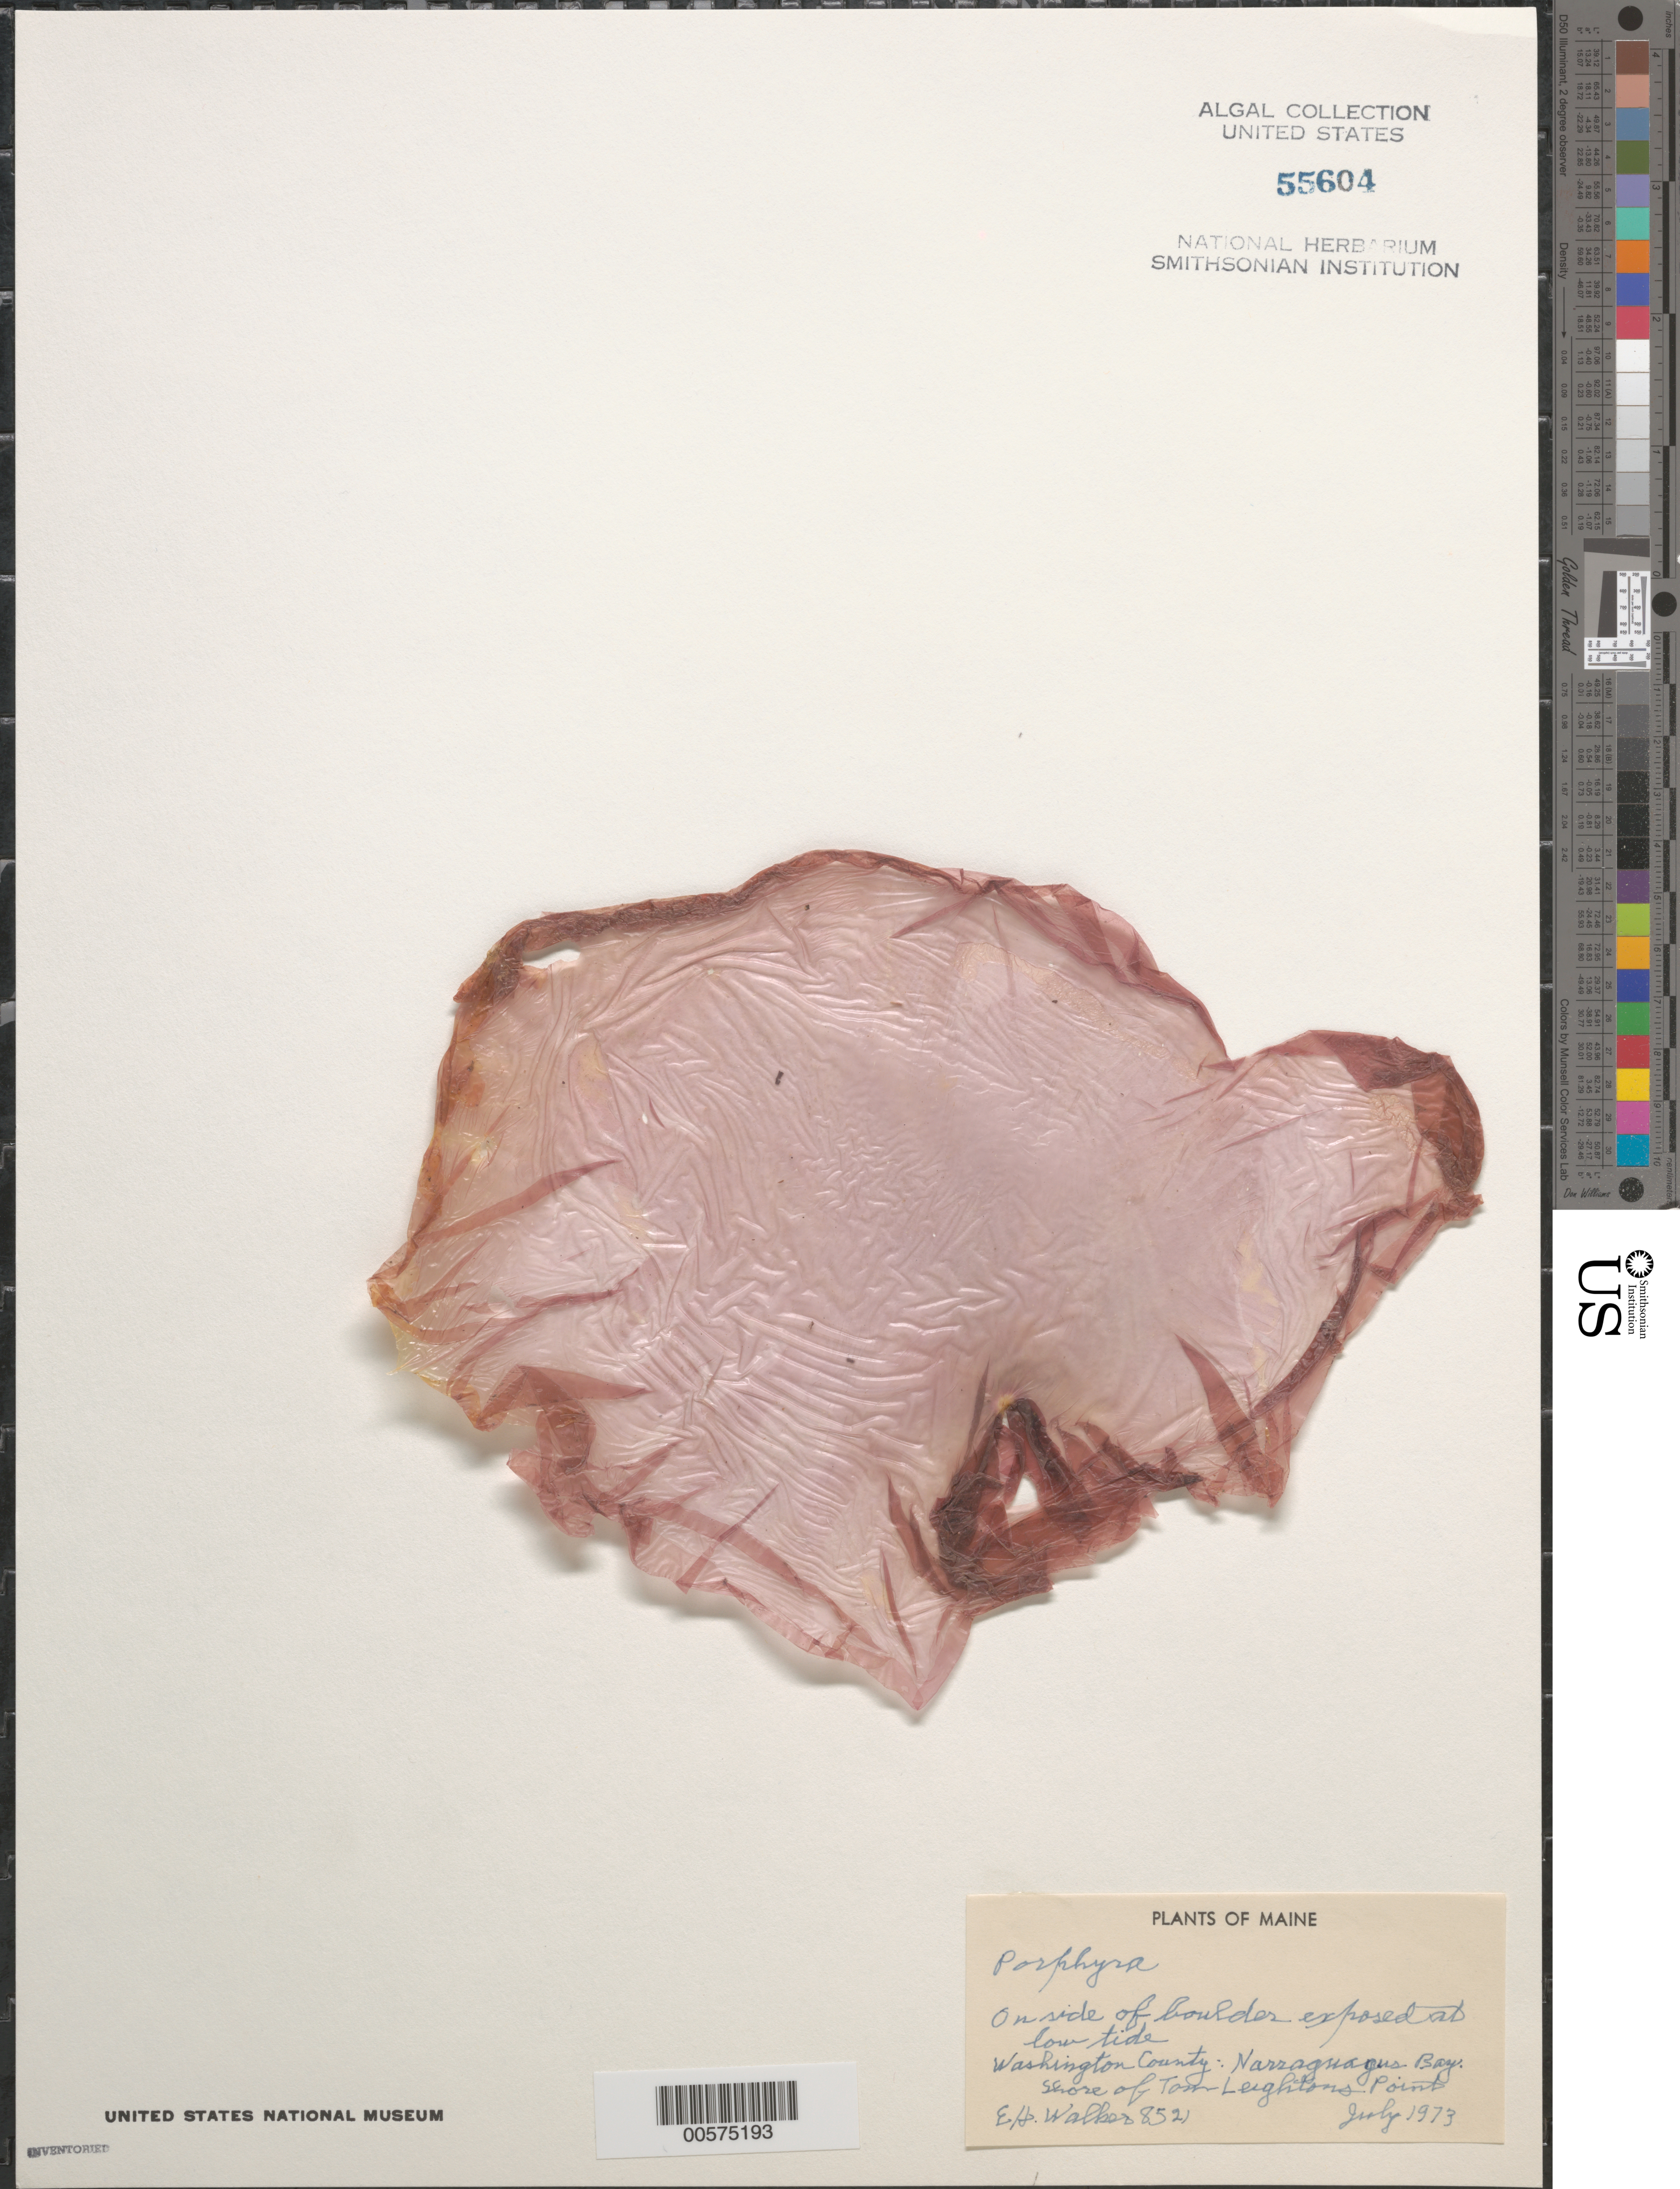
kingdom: Plantae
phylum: Rhodophyta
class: Bangiophyceae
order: Bangiales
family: Bangiaceae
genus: Porphyra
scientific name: Porphyra sp.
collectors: E. H. Walker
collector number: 8521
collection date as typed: Jul 1973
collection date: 1973-07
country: United States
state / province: Maine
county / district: Washington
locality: Tom Leighton's Point, Narraguagus Bay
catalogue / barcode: US 55604